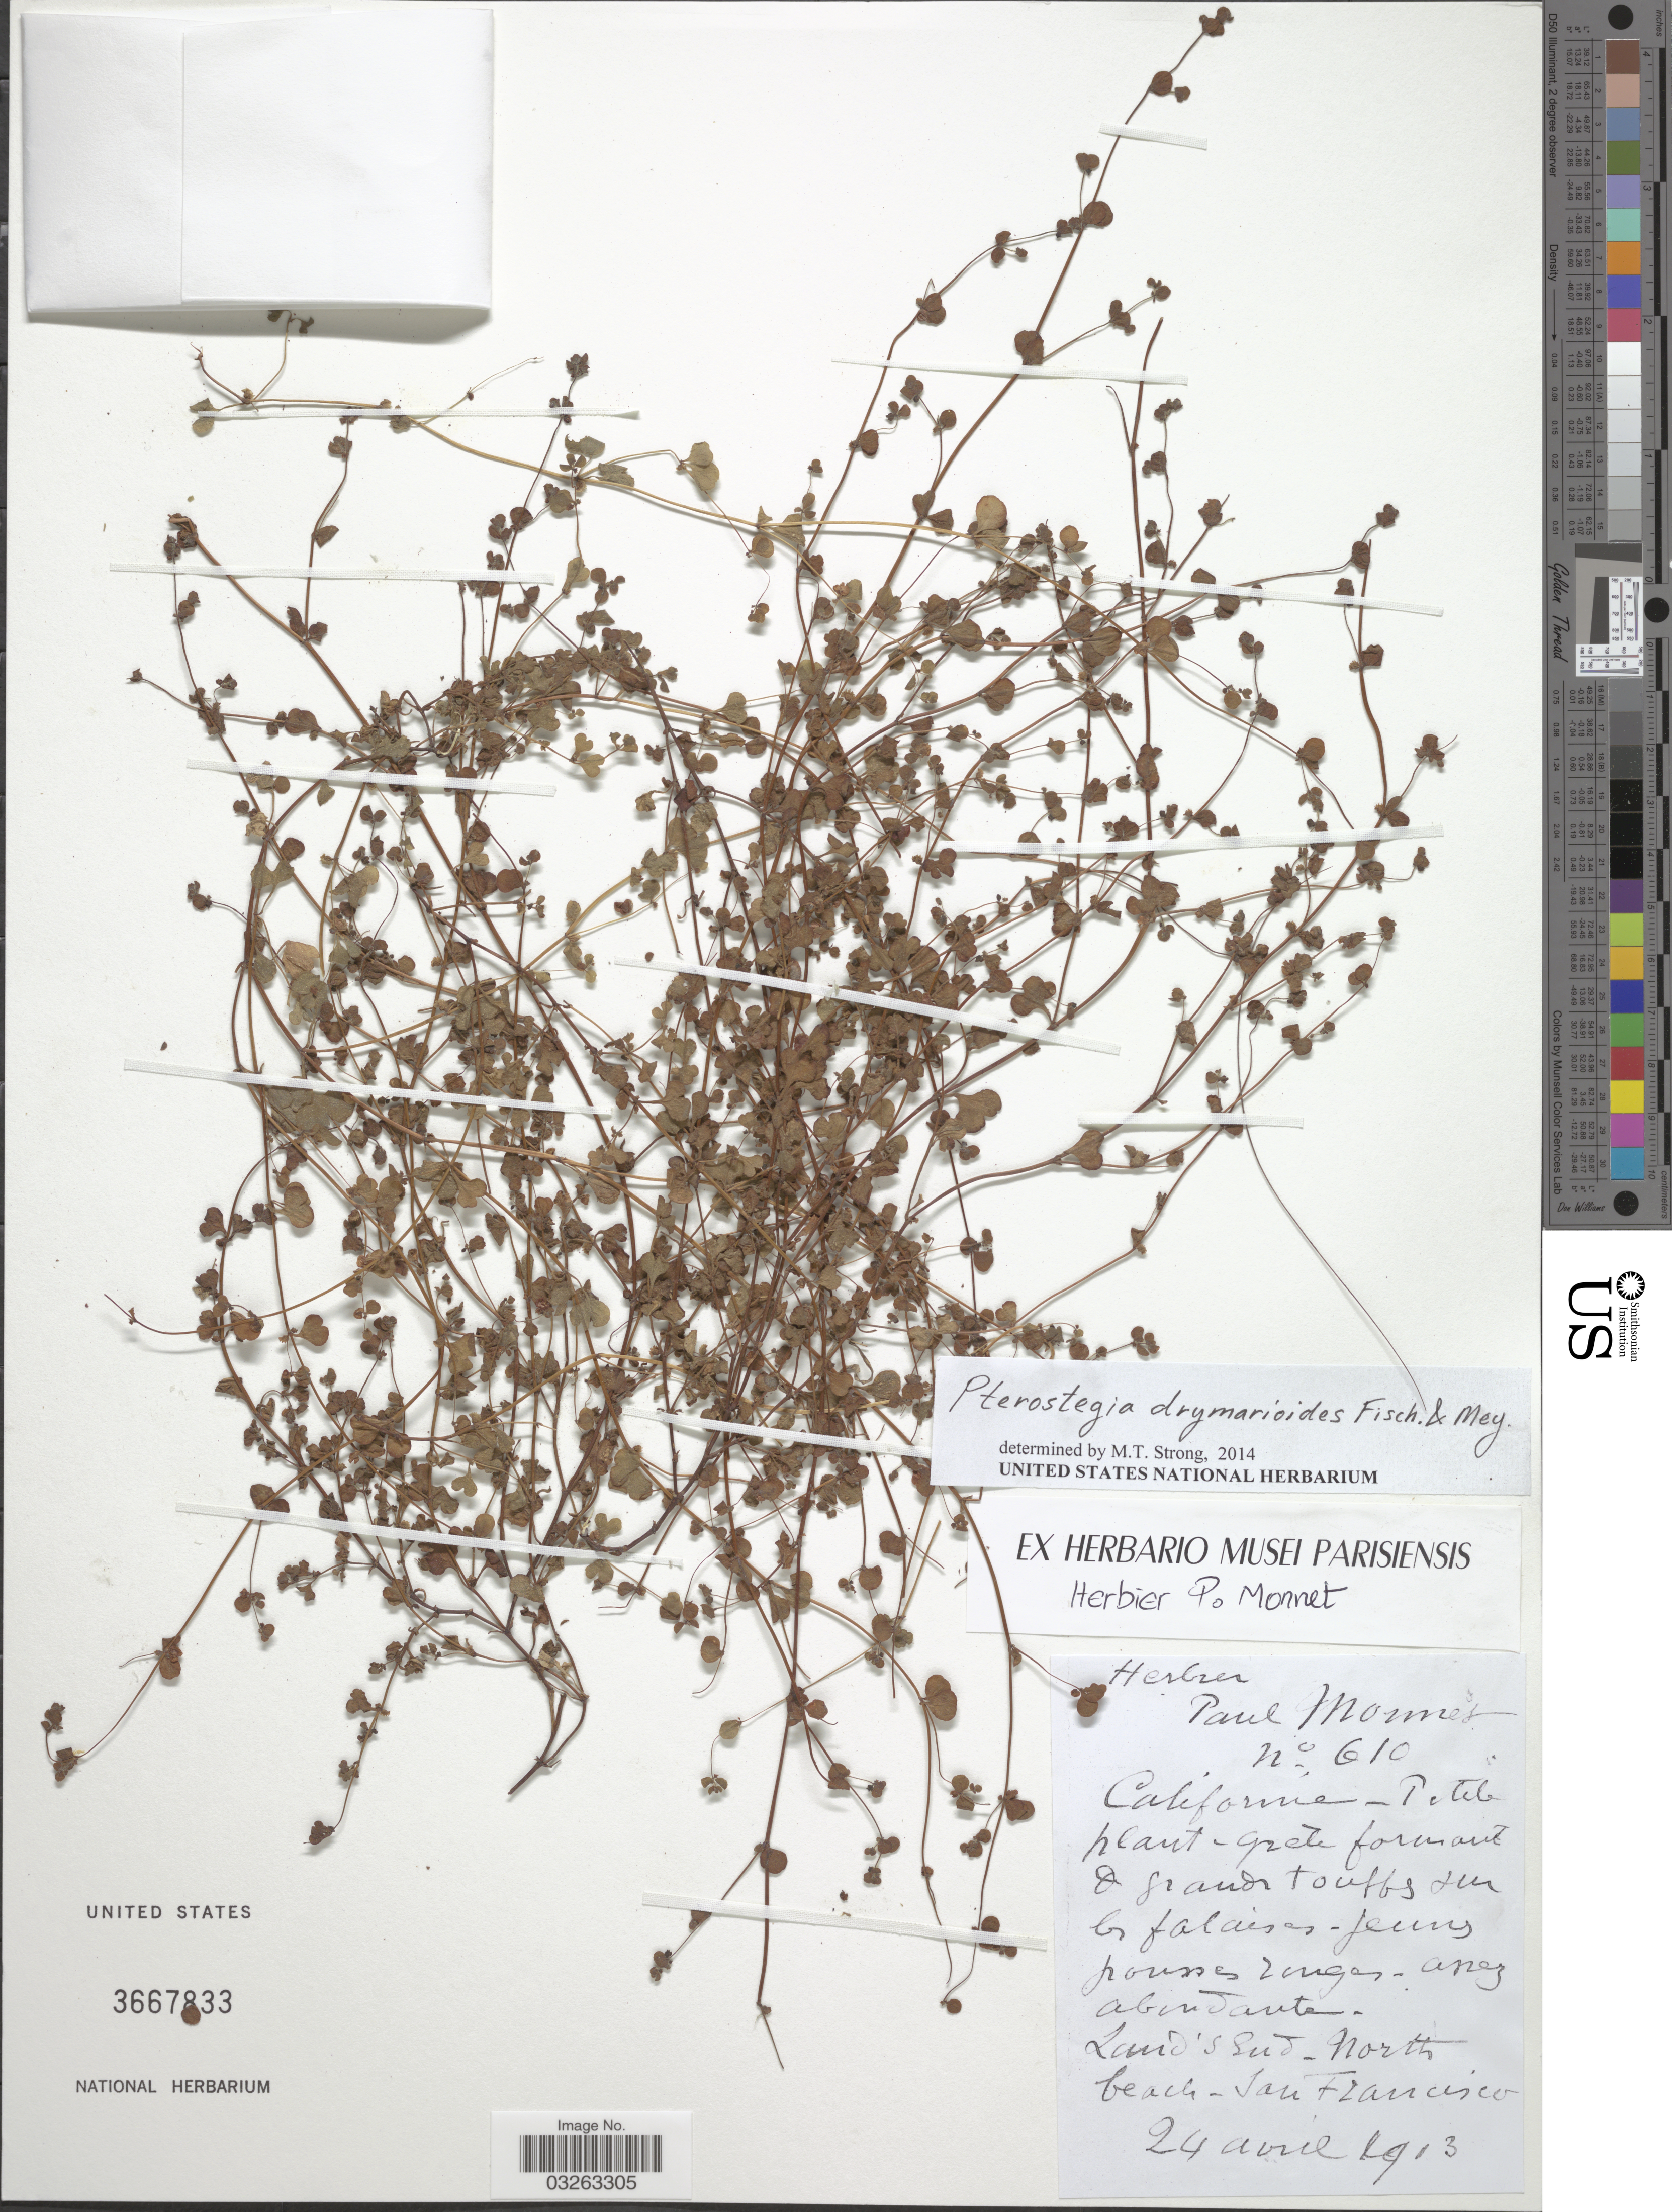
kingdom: Plantae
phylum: Tracheophyta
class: Magnoliopsida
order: Caryophyllales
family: Polygonaceae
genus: Pterostegia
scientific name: Pterostegia drymarioides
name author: Fisch. & C.A. Mey.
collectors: ex herb. P. Monnet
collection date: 1913-04-24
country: United States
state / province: California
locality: Land's Sud - North beach - San Fancisco.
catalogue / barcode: US 3667833